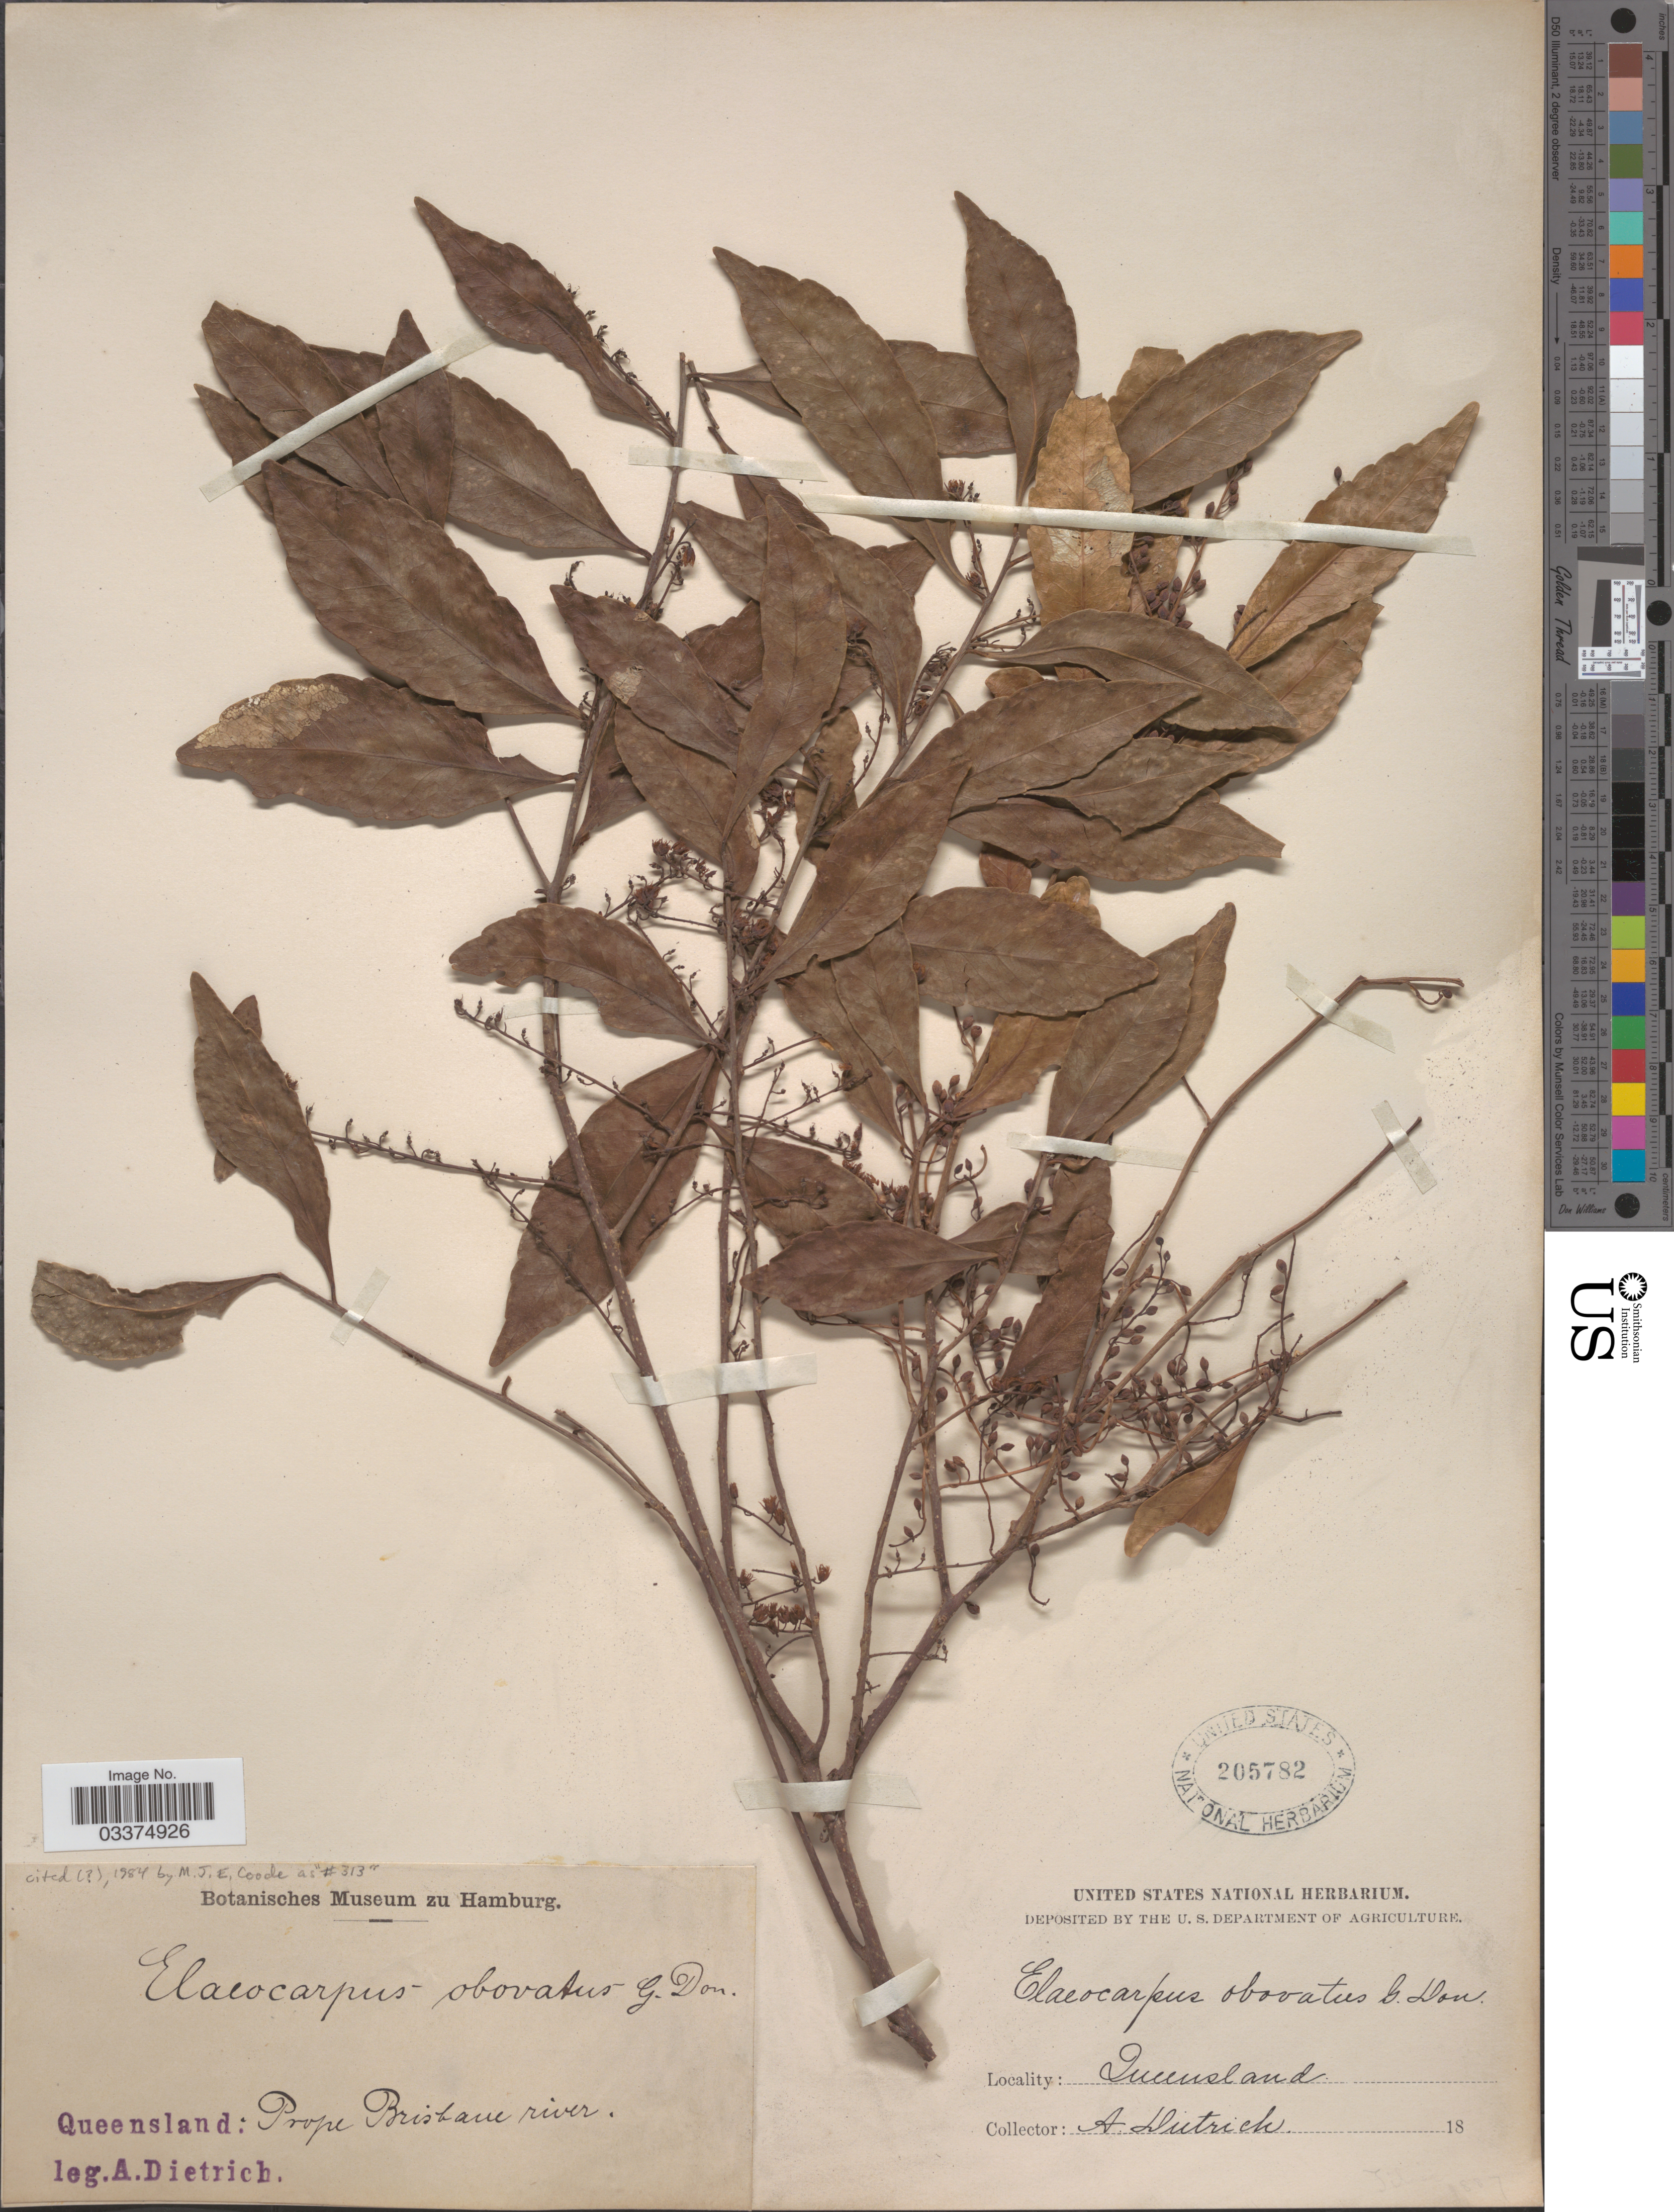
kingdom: Plantae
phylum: Tracheophyta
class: Magnoliopsida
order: Oxalidales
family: Elaeocarpaceae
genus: Elaeocarpus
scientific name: Elaeocarpus obovatus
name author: G. Don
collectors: A. Dietrich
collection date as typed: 18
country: Australia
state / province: Queensland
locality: Prope Brisbane river.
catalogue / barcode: US 205782